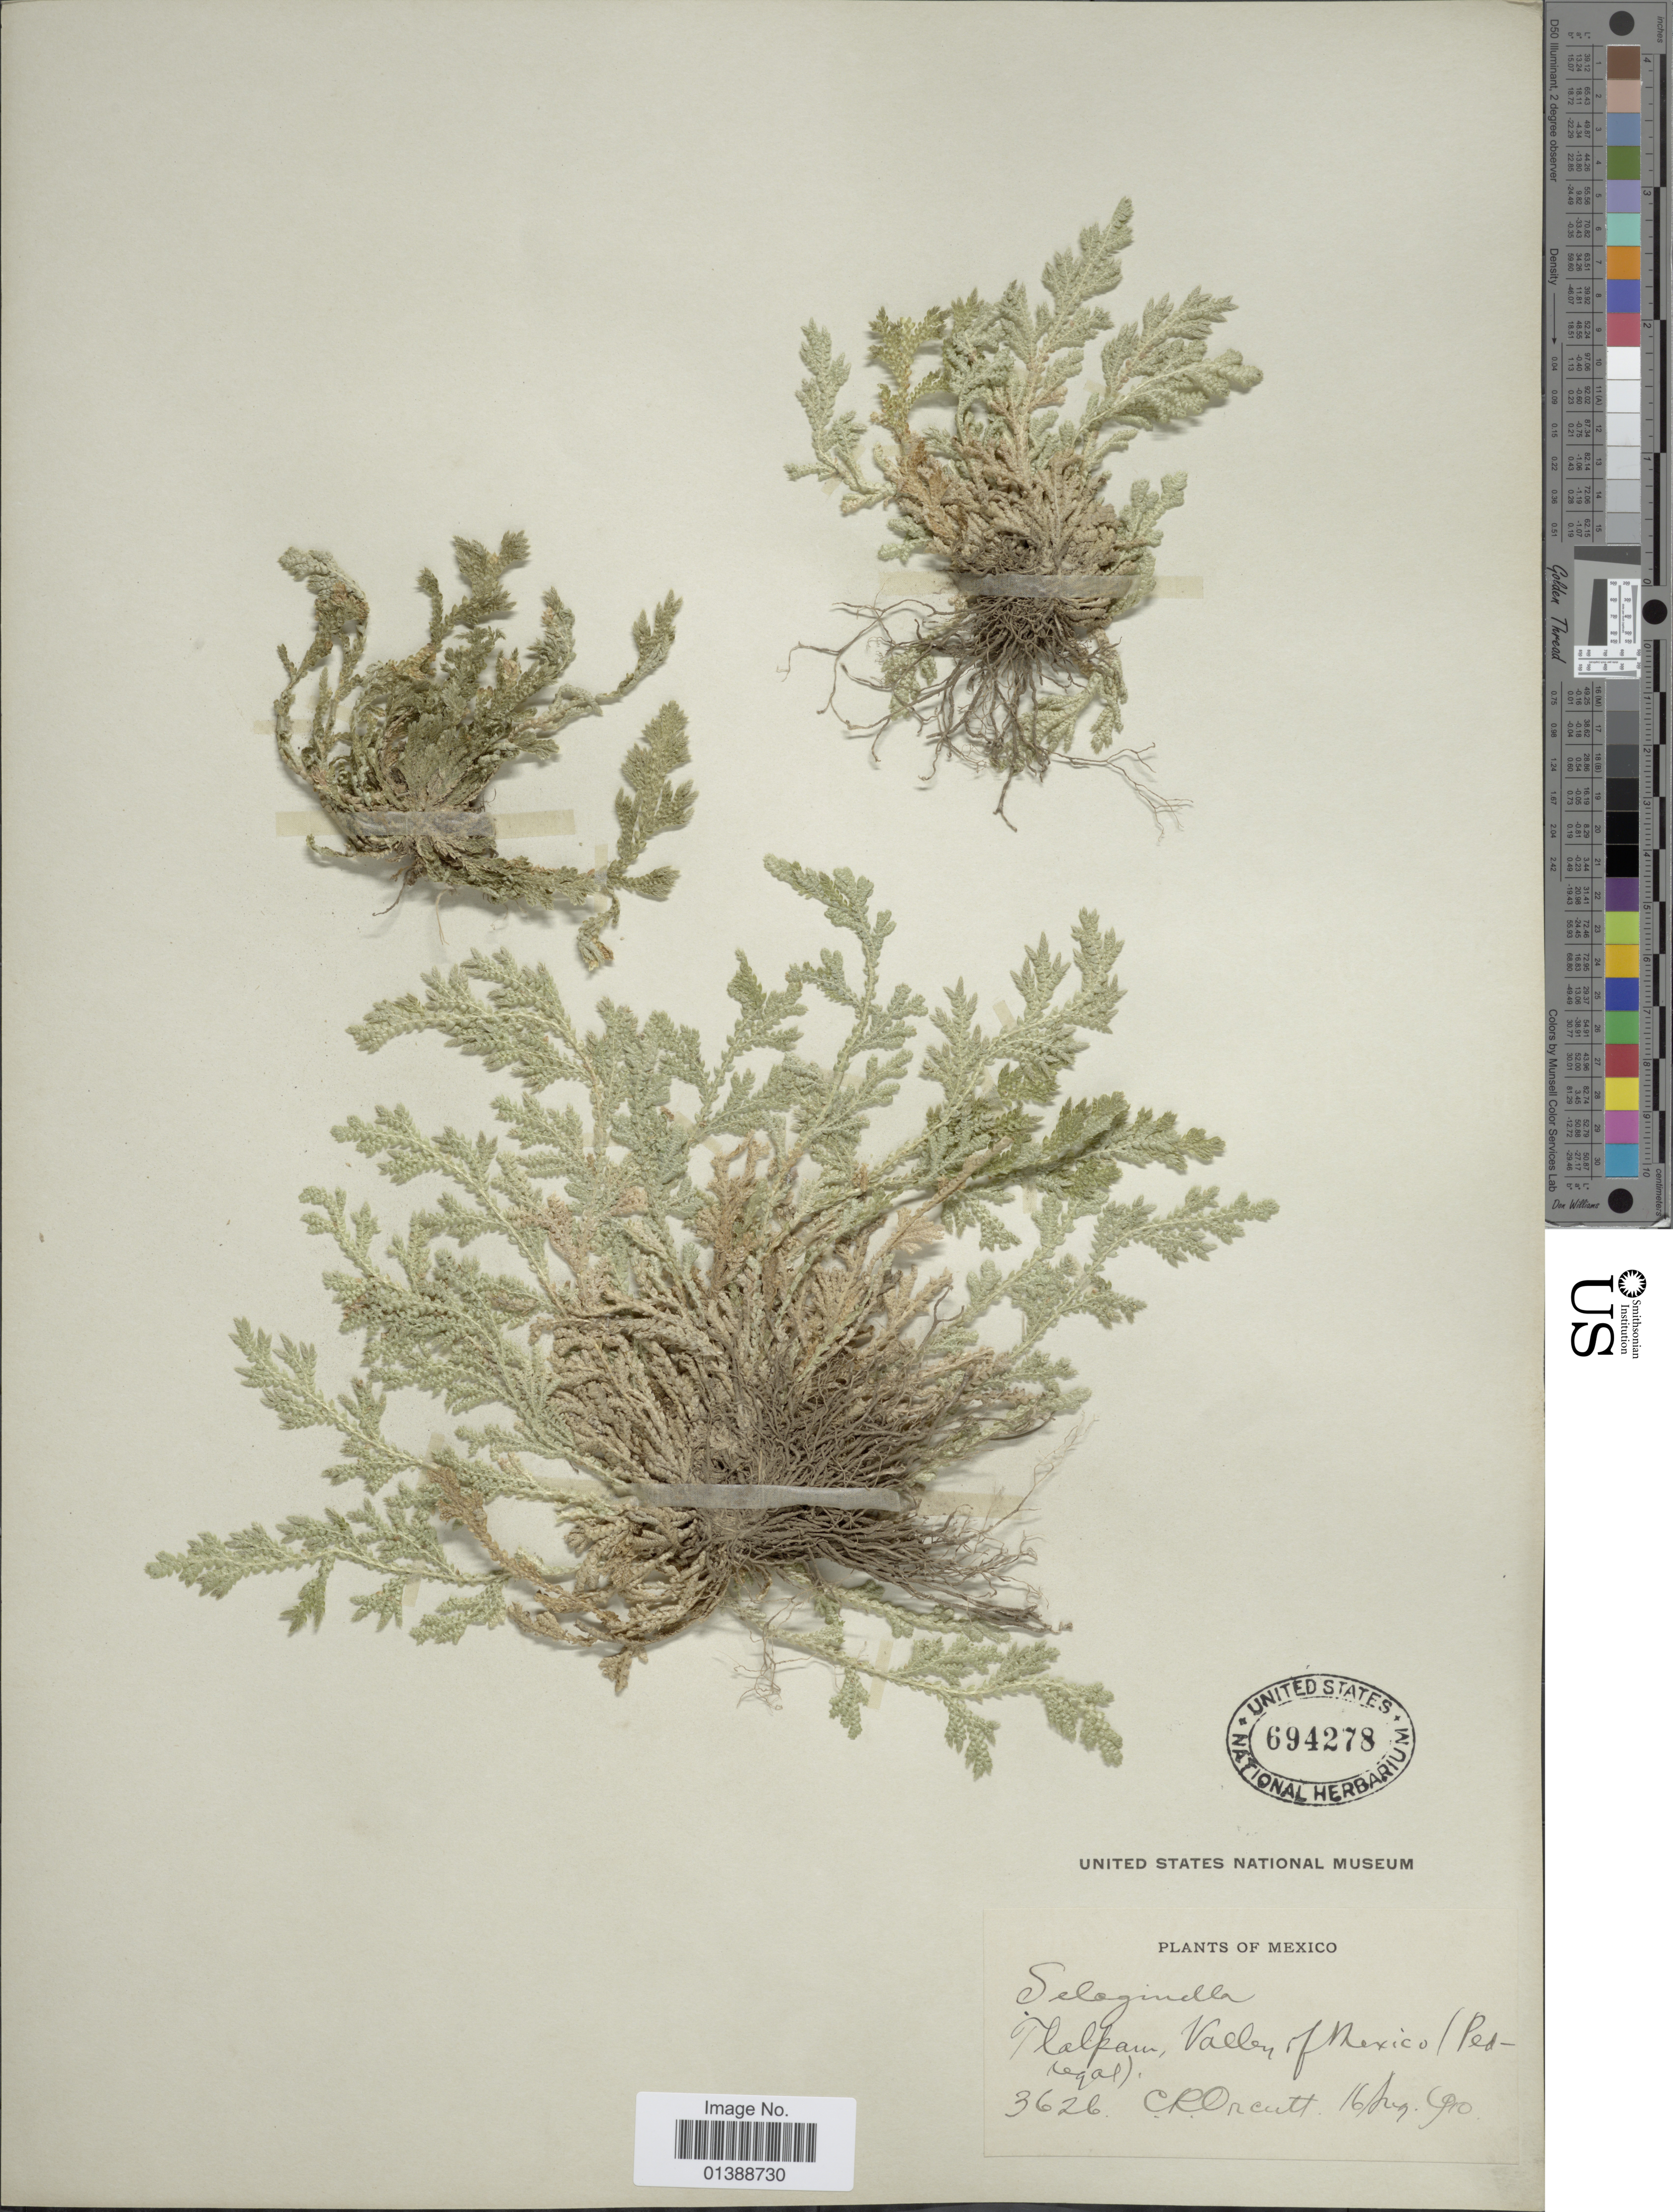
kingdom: Plantae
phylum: Tracheophyta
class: Lycopodiopsida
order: Selaginellales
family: Selaginellaceae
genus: Selaginella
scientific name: Selaginella pallescens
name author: (C. Presl) Spring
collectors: C. R. Orcutt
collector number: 3626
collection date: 1910-08-16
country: Mexico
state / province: Distrito Federal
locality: Tlalpan, Valley of Mexico (Pedregal)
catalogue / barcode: US 694278